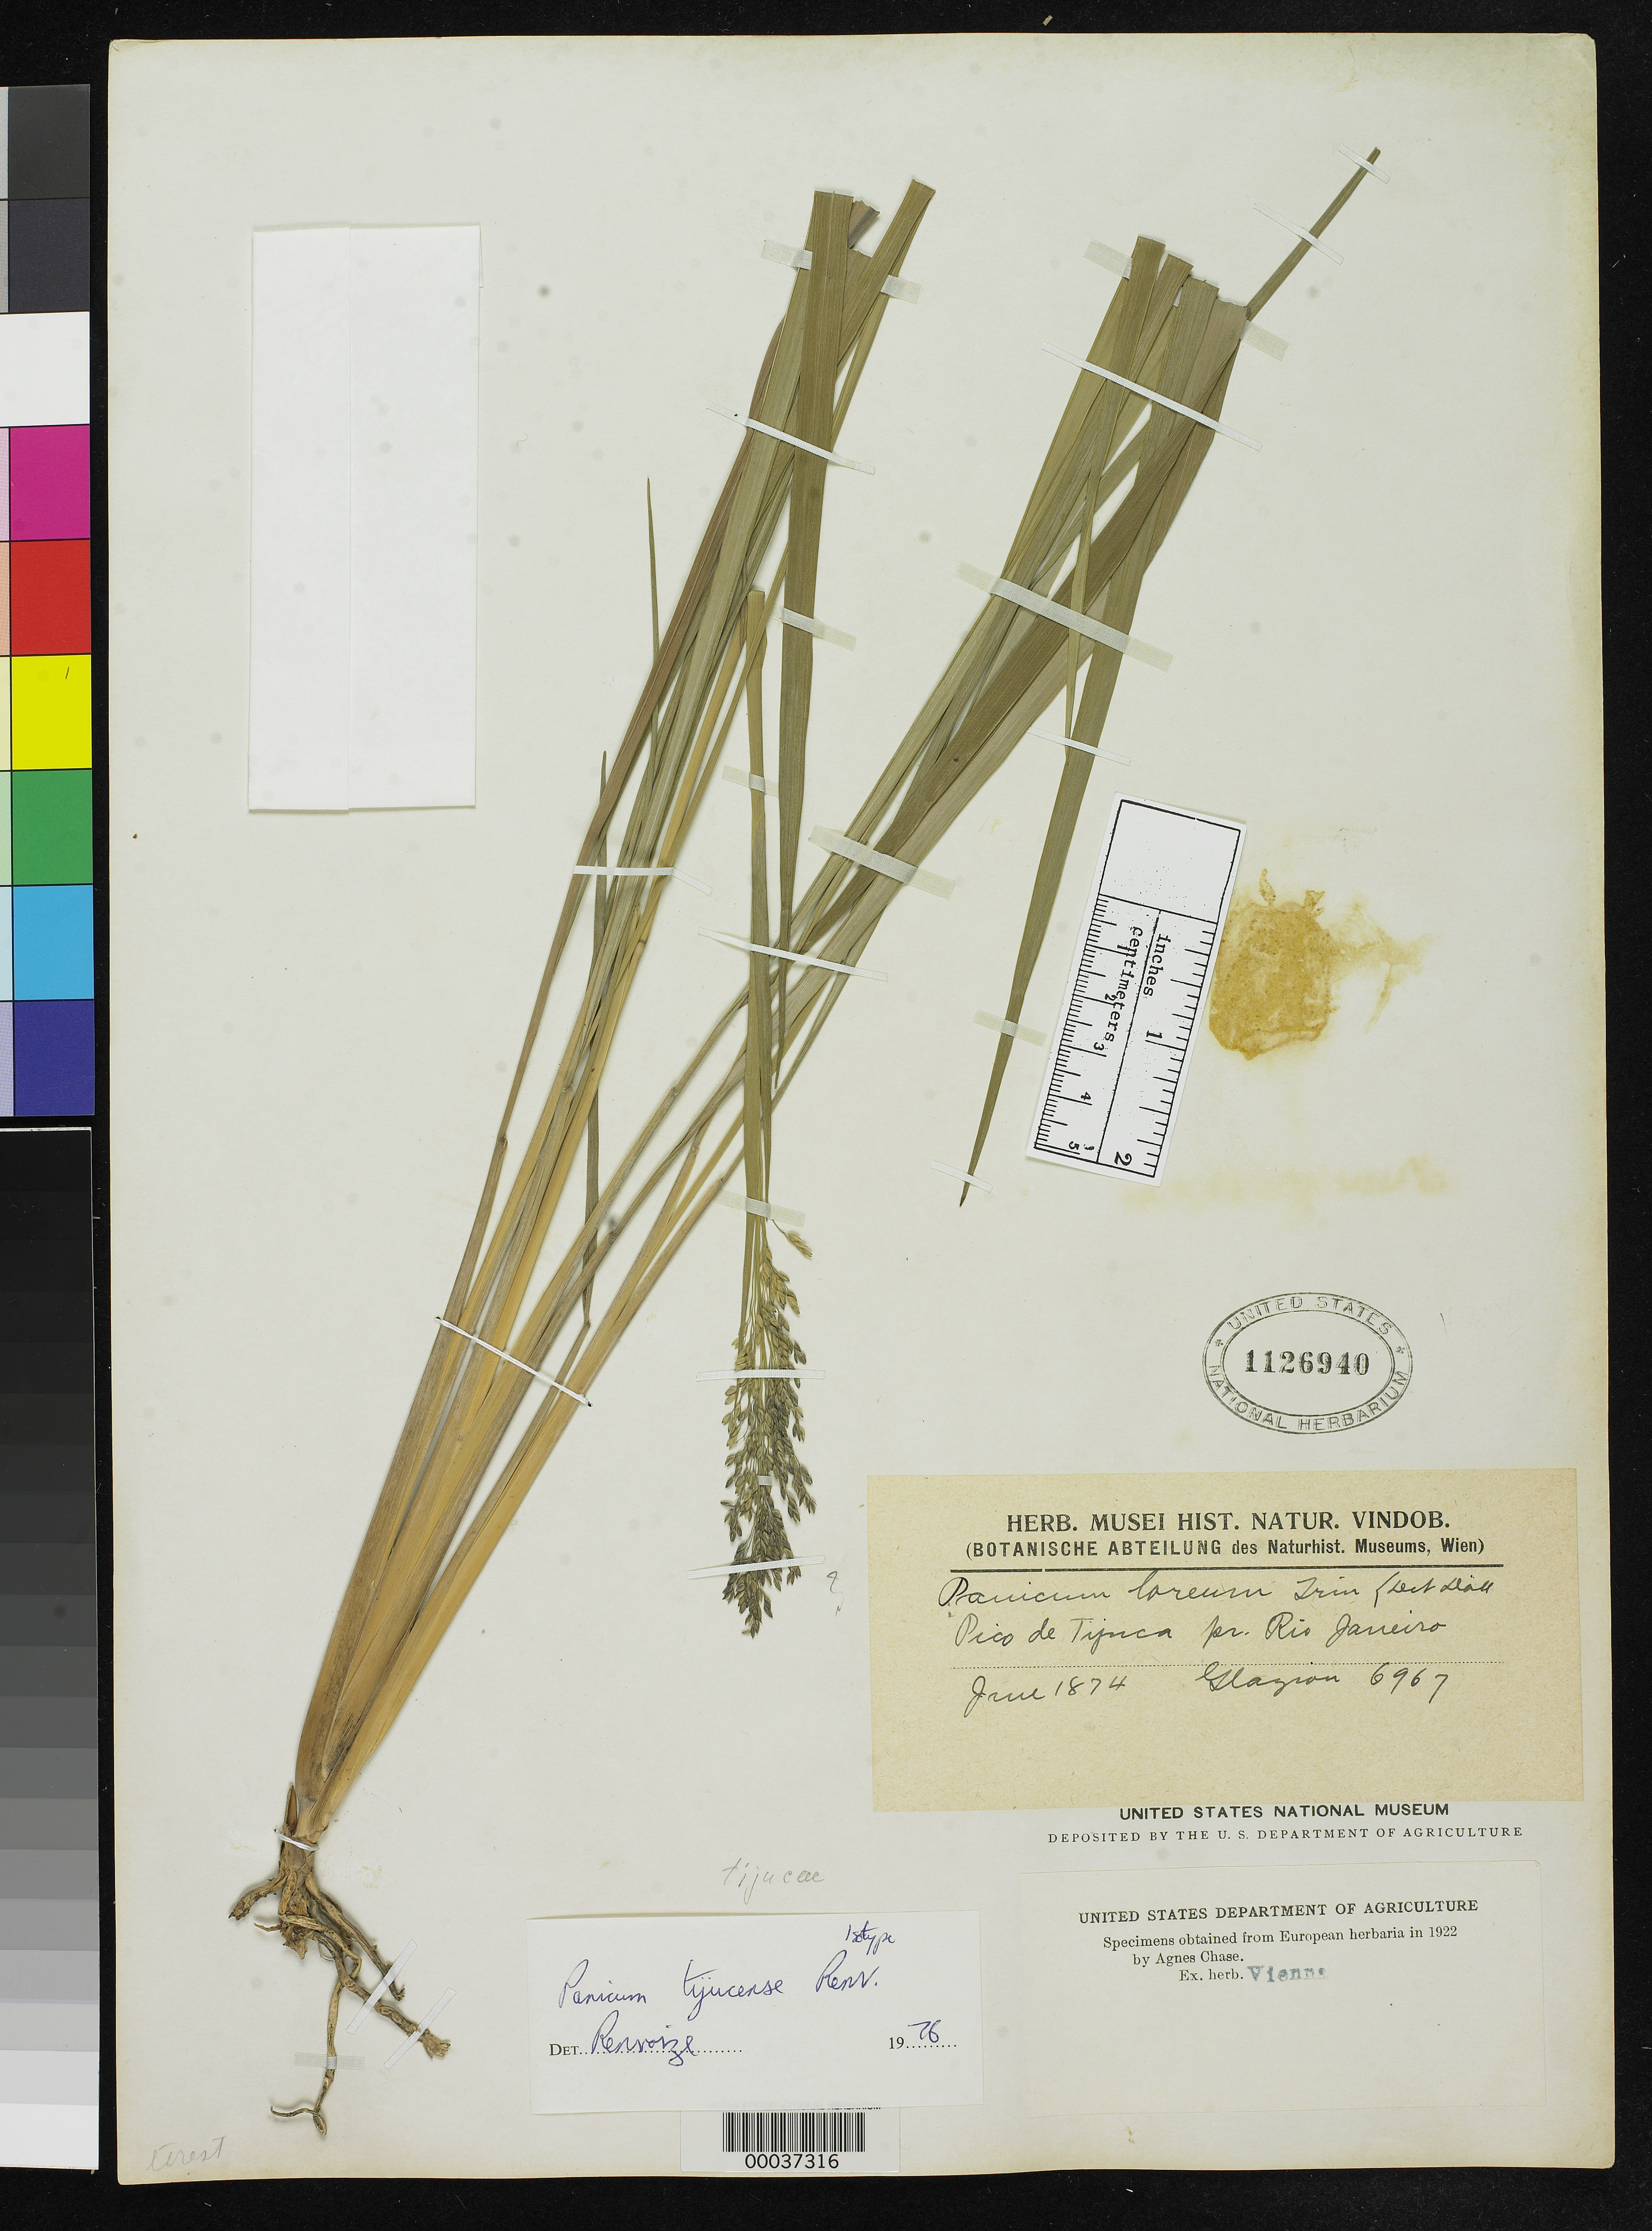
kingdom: Plantae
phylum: Tracheophyta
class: Liliopsida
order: Poales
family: Poaceae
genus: Panicum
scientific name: Panicum tijucae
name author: Renvoize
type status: Isotype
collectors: A. F. M. Glaziou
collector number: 6967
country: Brazil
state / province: Rio de Janeiro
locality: Pico de Tejuca.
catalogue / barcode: US 1126940